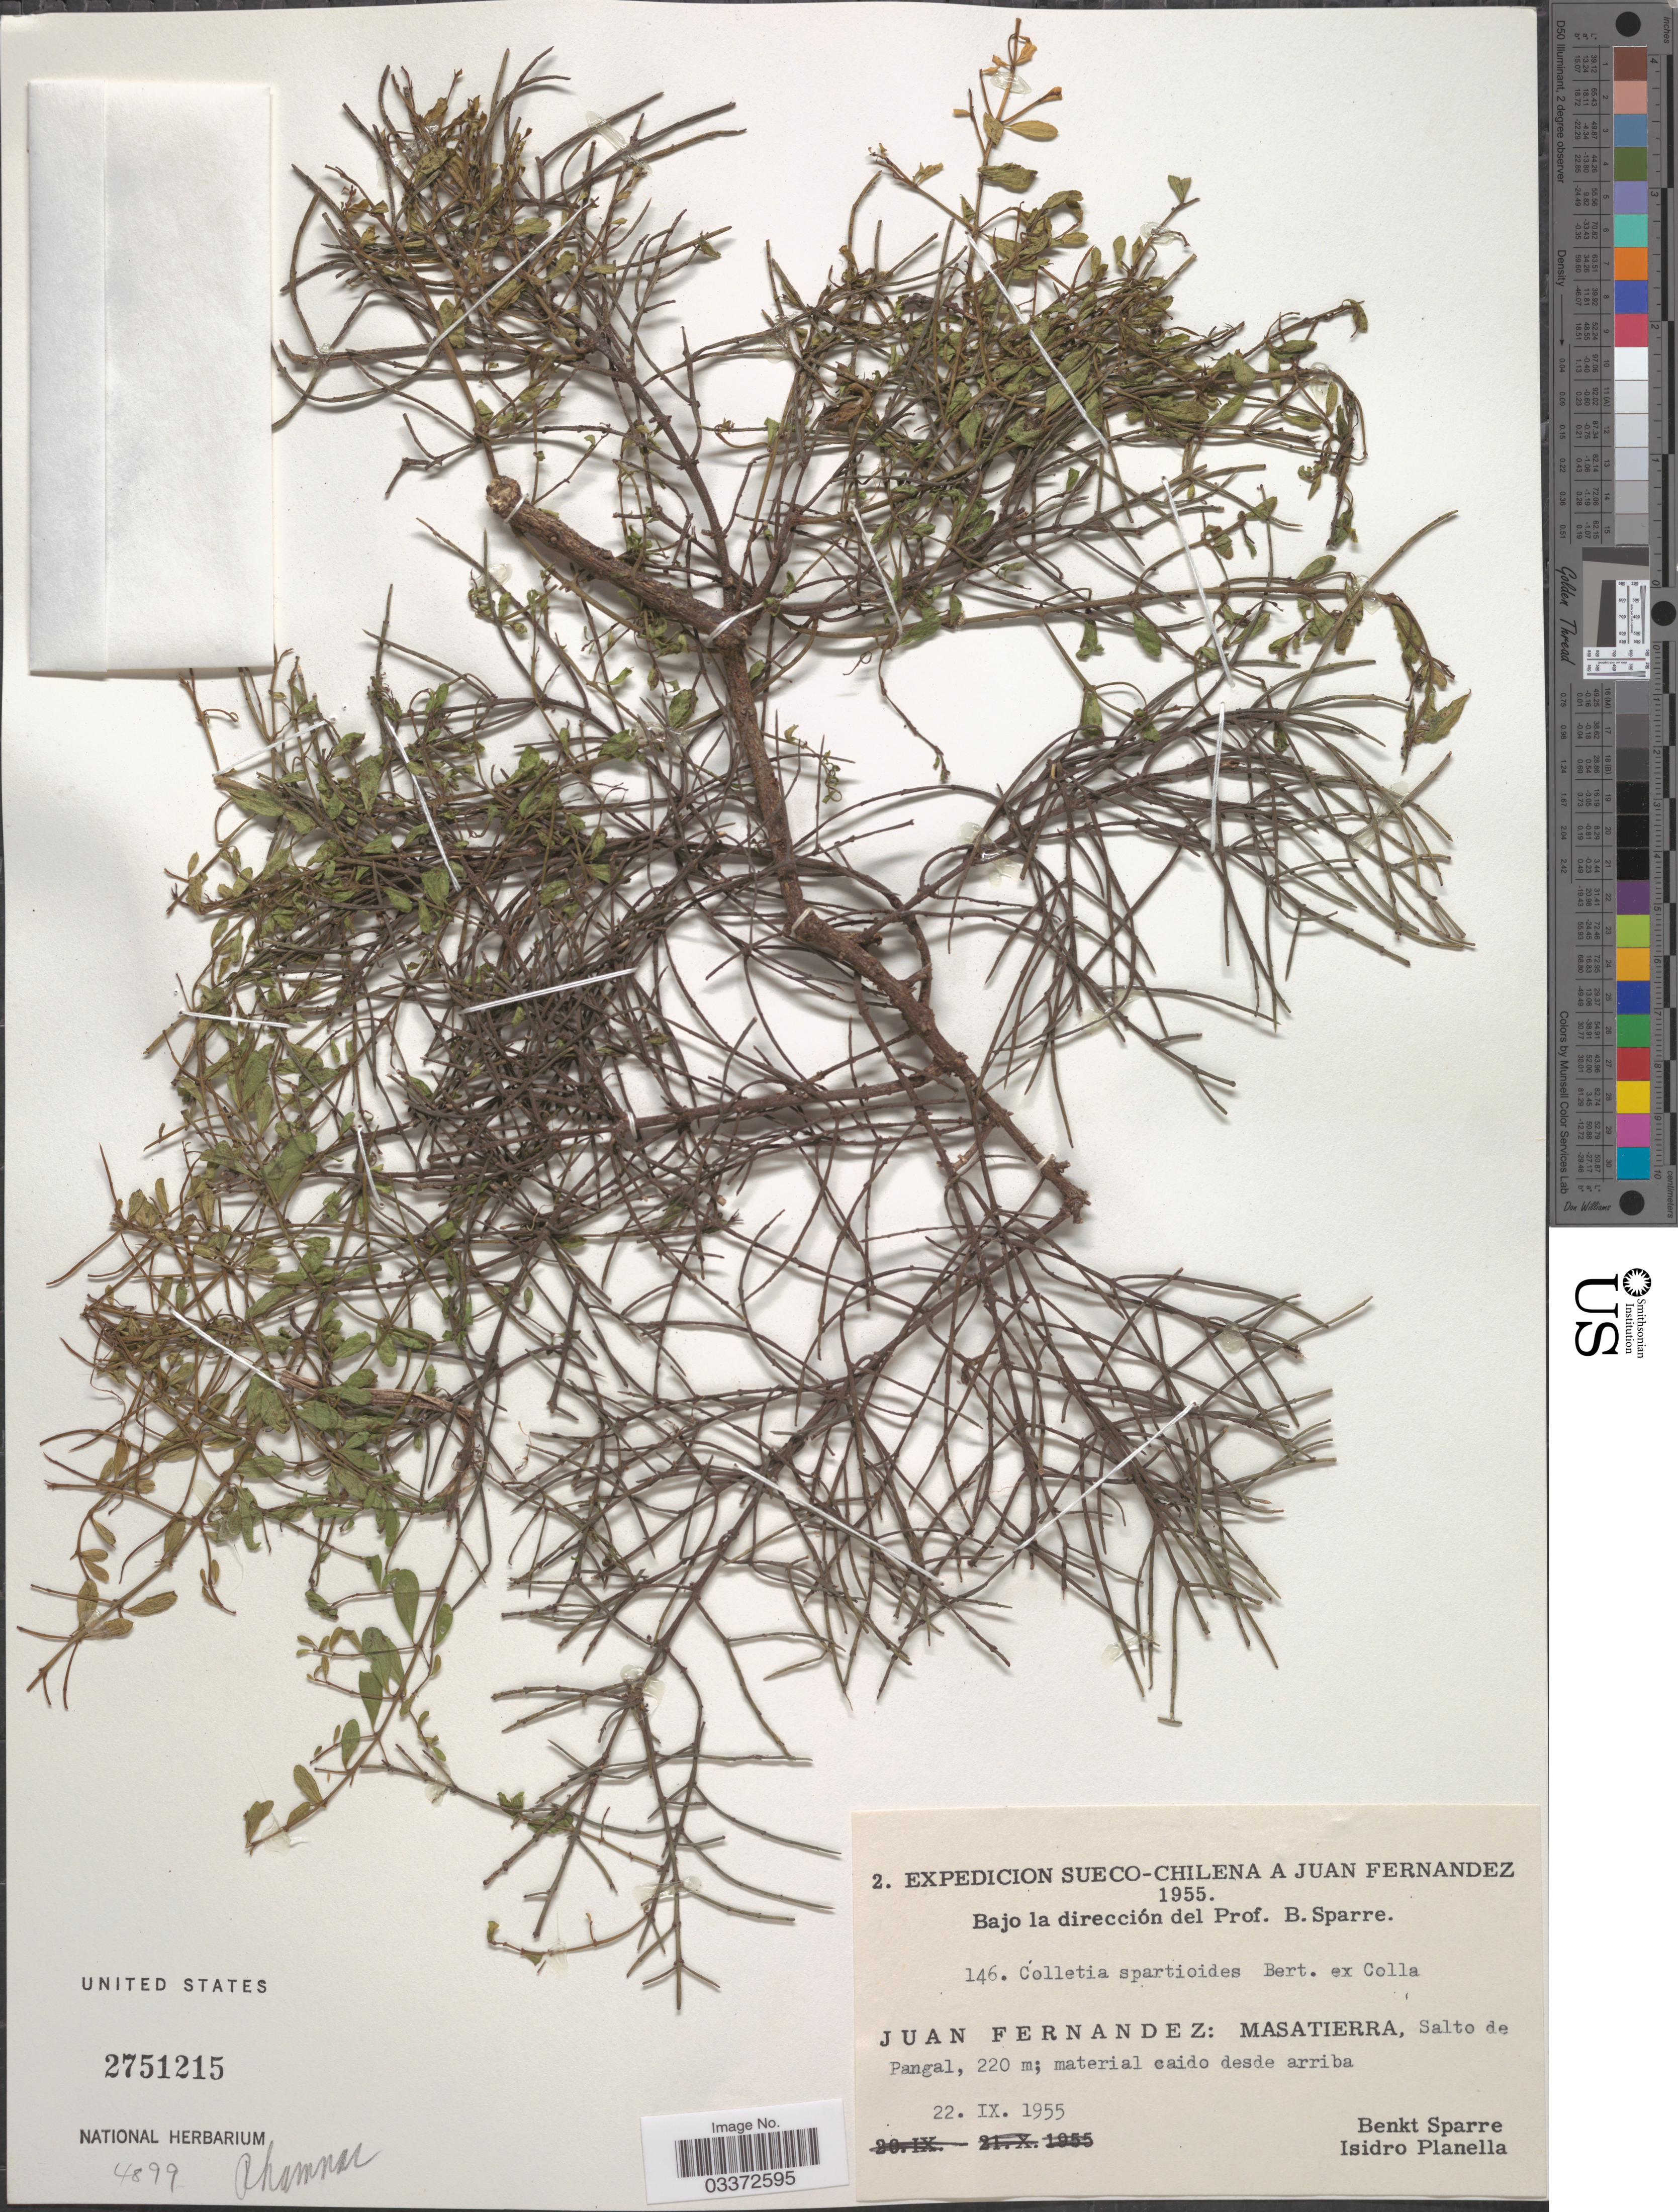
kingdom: Plantae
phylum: Tracheophyta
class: Magnoliopsida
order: Rosales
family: Rhamnaceae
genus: Colletia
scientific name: Colletia spartioides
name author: Bertero ex Colla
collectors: B. Sparre & I. Planella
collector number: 146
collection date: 1955-09-22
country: Chile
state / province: Valparaíso (V)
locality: Sueco-Chilena a Juan Fernandez. Juan Fernandez: Masatierra, Salto de Pangal.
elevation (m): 220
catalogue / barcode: US 2751215